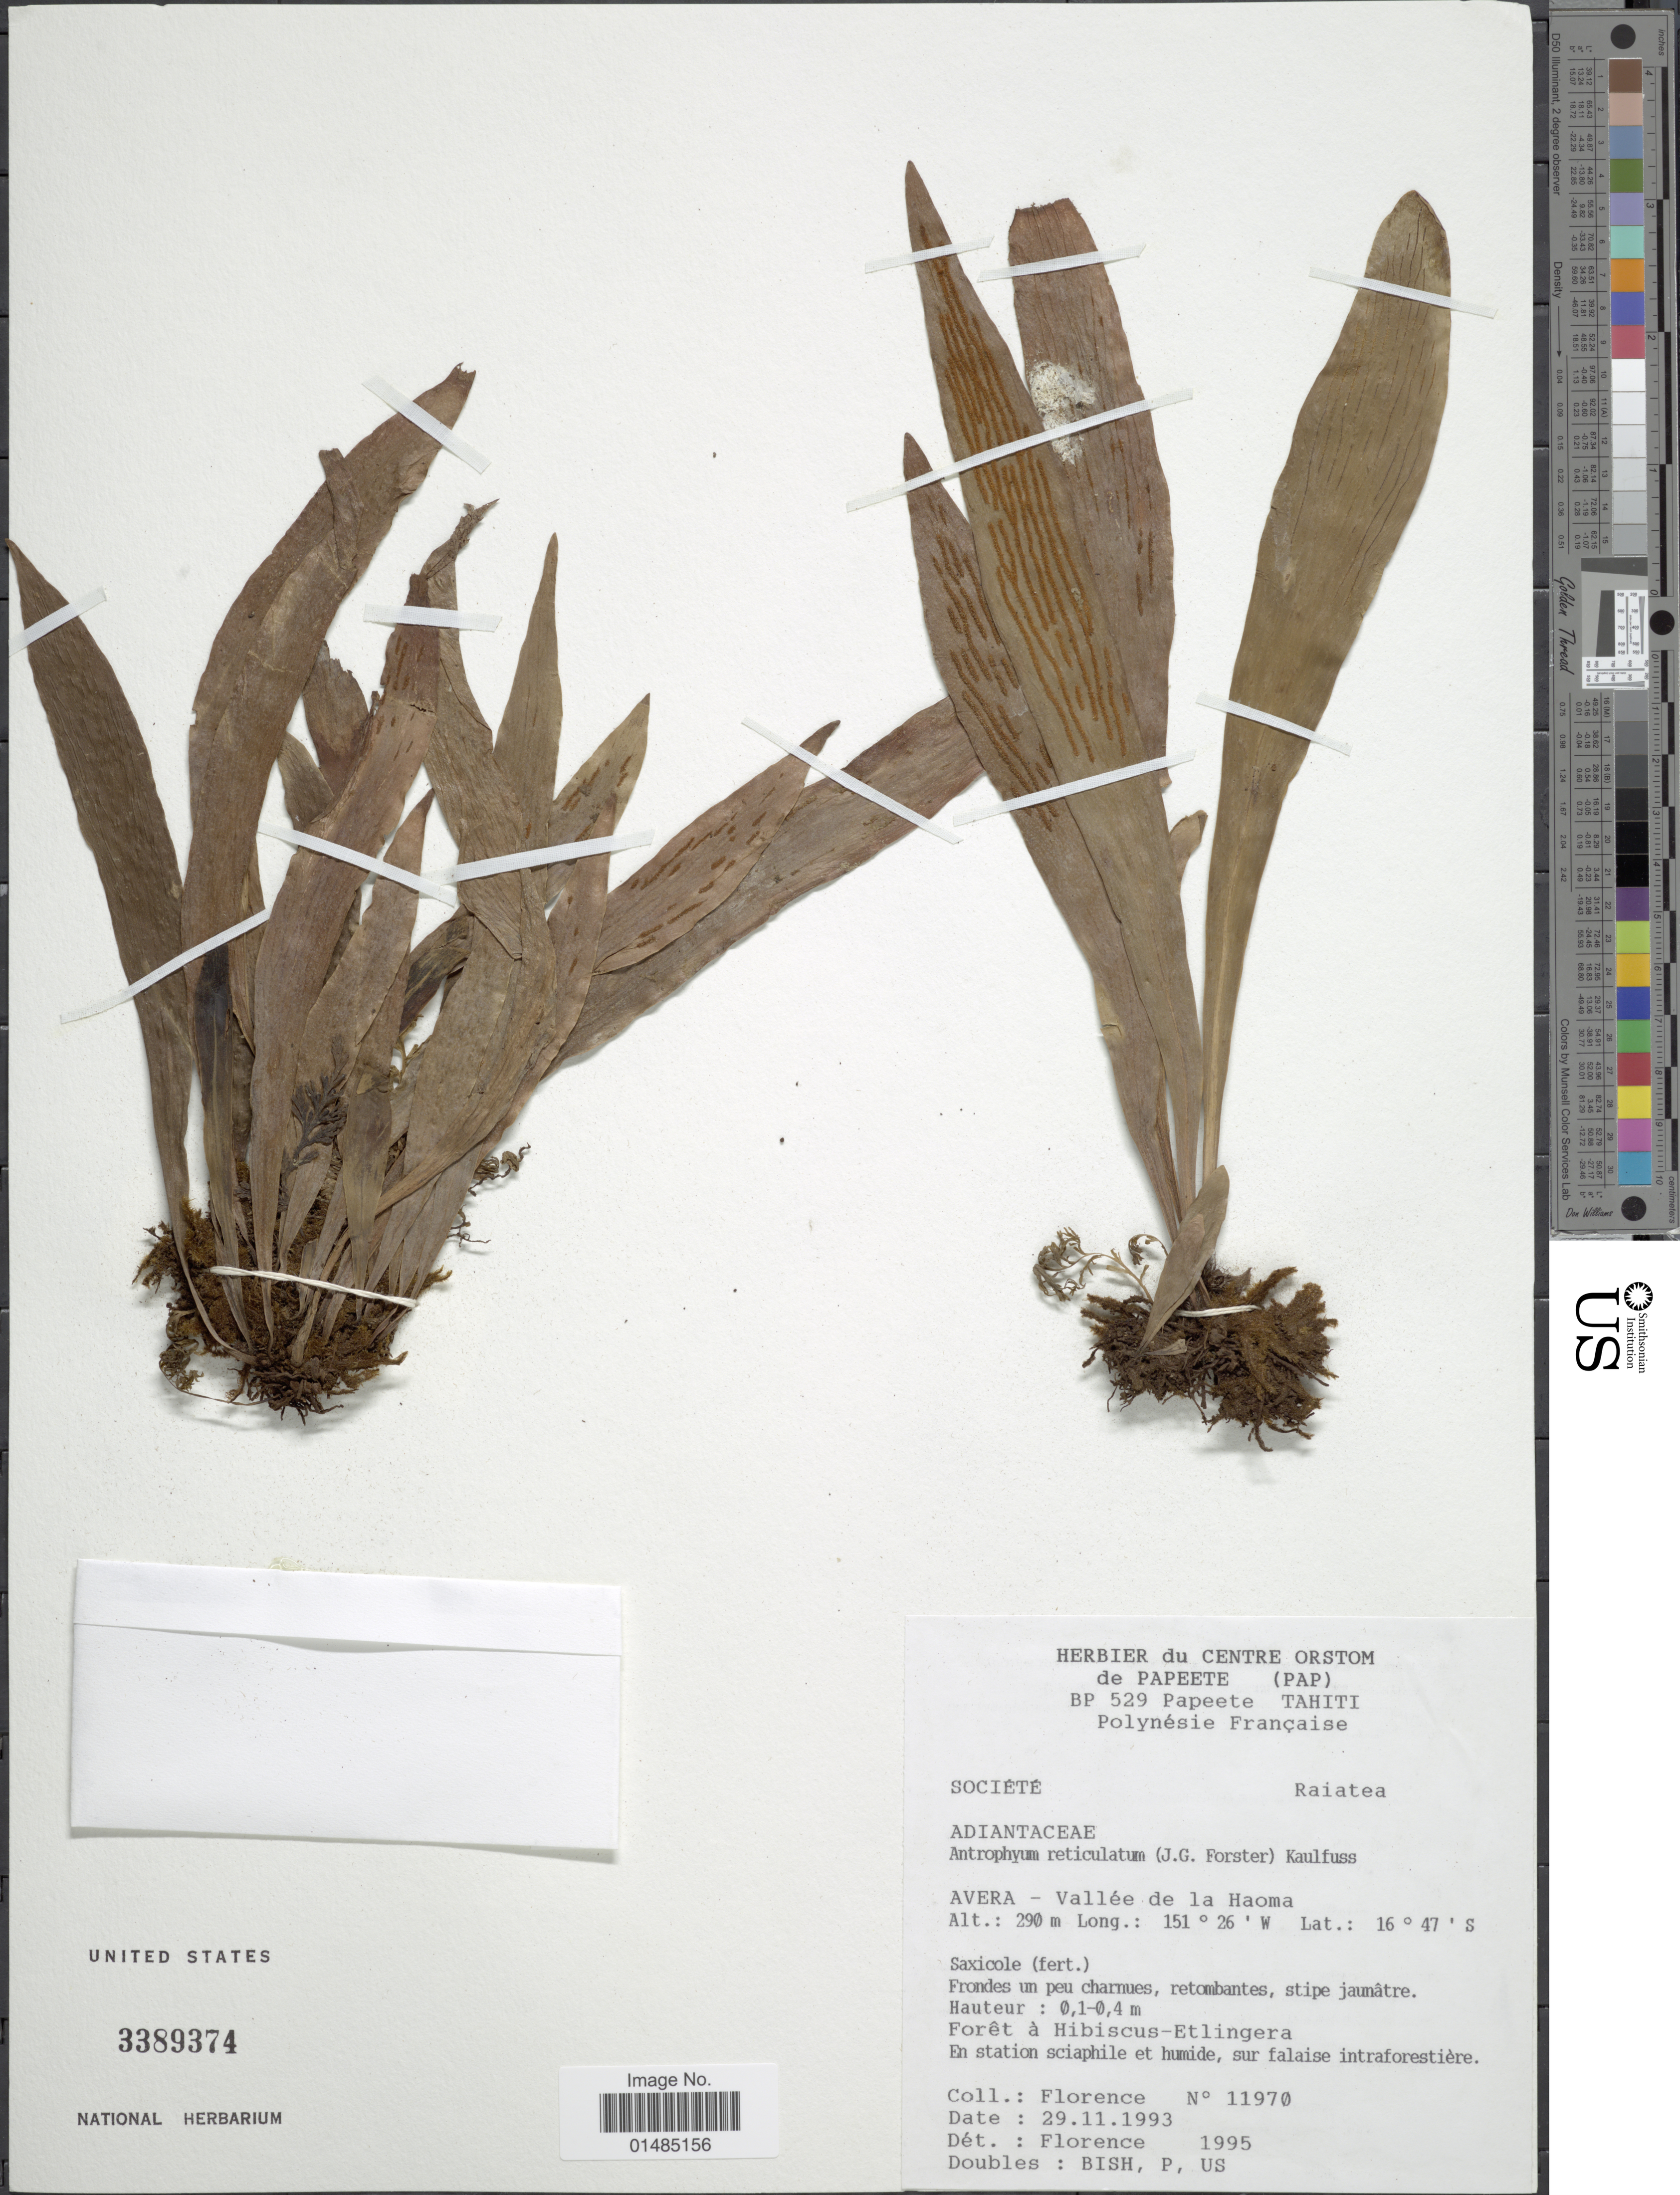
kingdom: Plantae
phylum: Tracheophyta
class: Polypodiopsida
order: Polypodiales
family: Pteridaceae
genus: Antrophyum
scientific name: Antrophyum reticulatum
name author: (G. Forst.) Kaulf.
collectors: -. Florence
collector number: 11970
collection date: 1993-11-29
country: French Polynesia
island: Raiatea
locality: Societe, Raiatea, Avera- Vallée de la Haoma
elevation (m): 290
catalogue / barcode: US 3389374